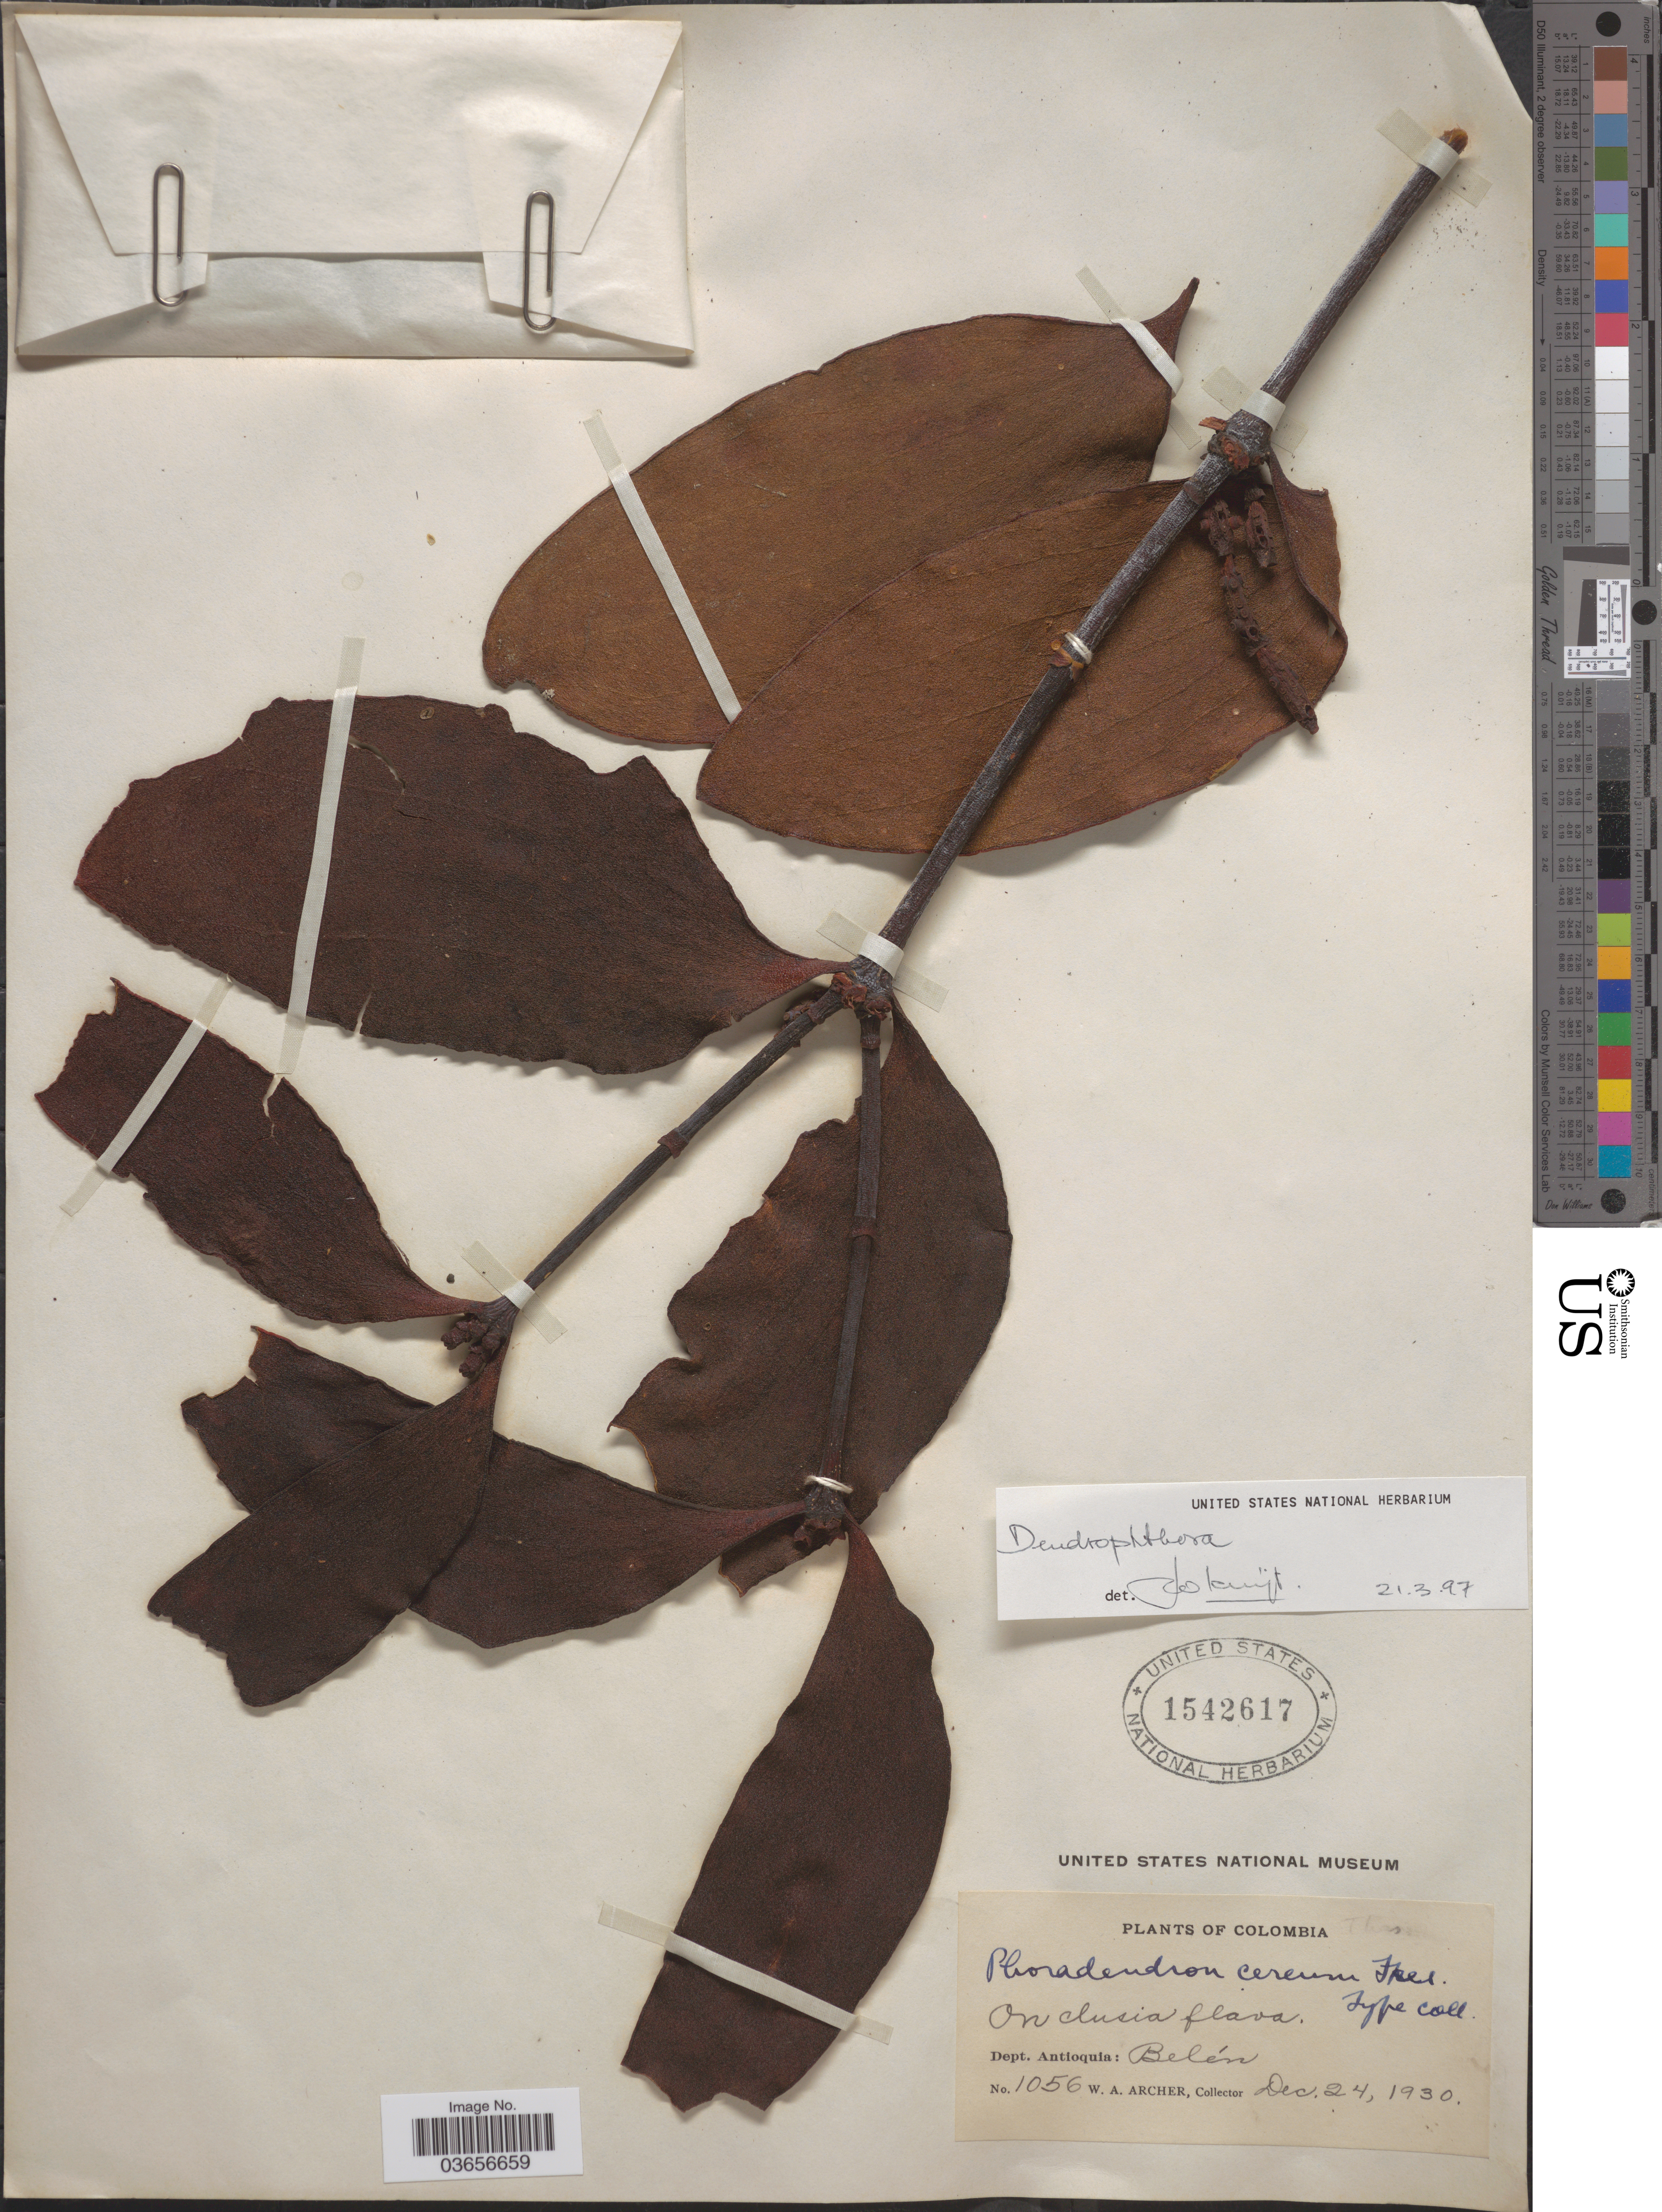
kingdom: Plantae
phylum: Tracheophyta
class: Magnoliopsida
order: Santalales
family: Viscaceae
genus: Dendrophthora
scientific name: Dendrophthora sp.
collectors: W. Archer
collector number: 1056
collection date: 1930-12-24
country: Colombia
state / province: Antioquia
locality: Dept. Antioquia: Belén.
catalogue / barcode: US 1542617